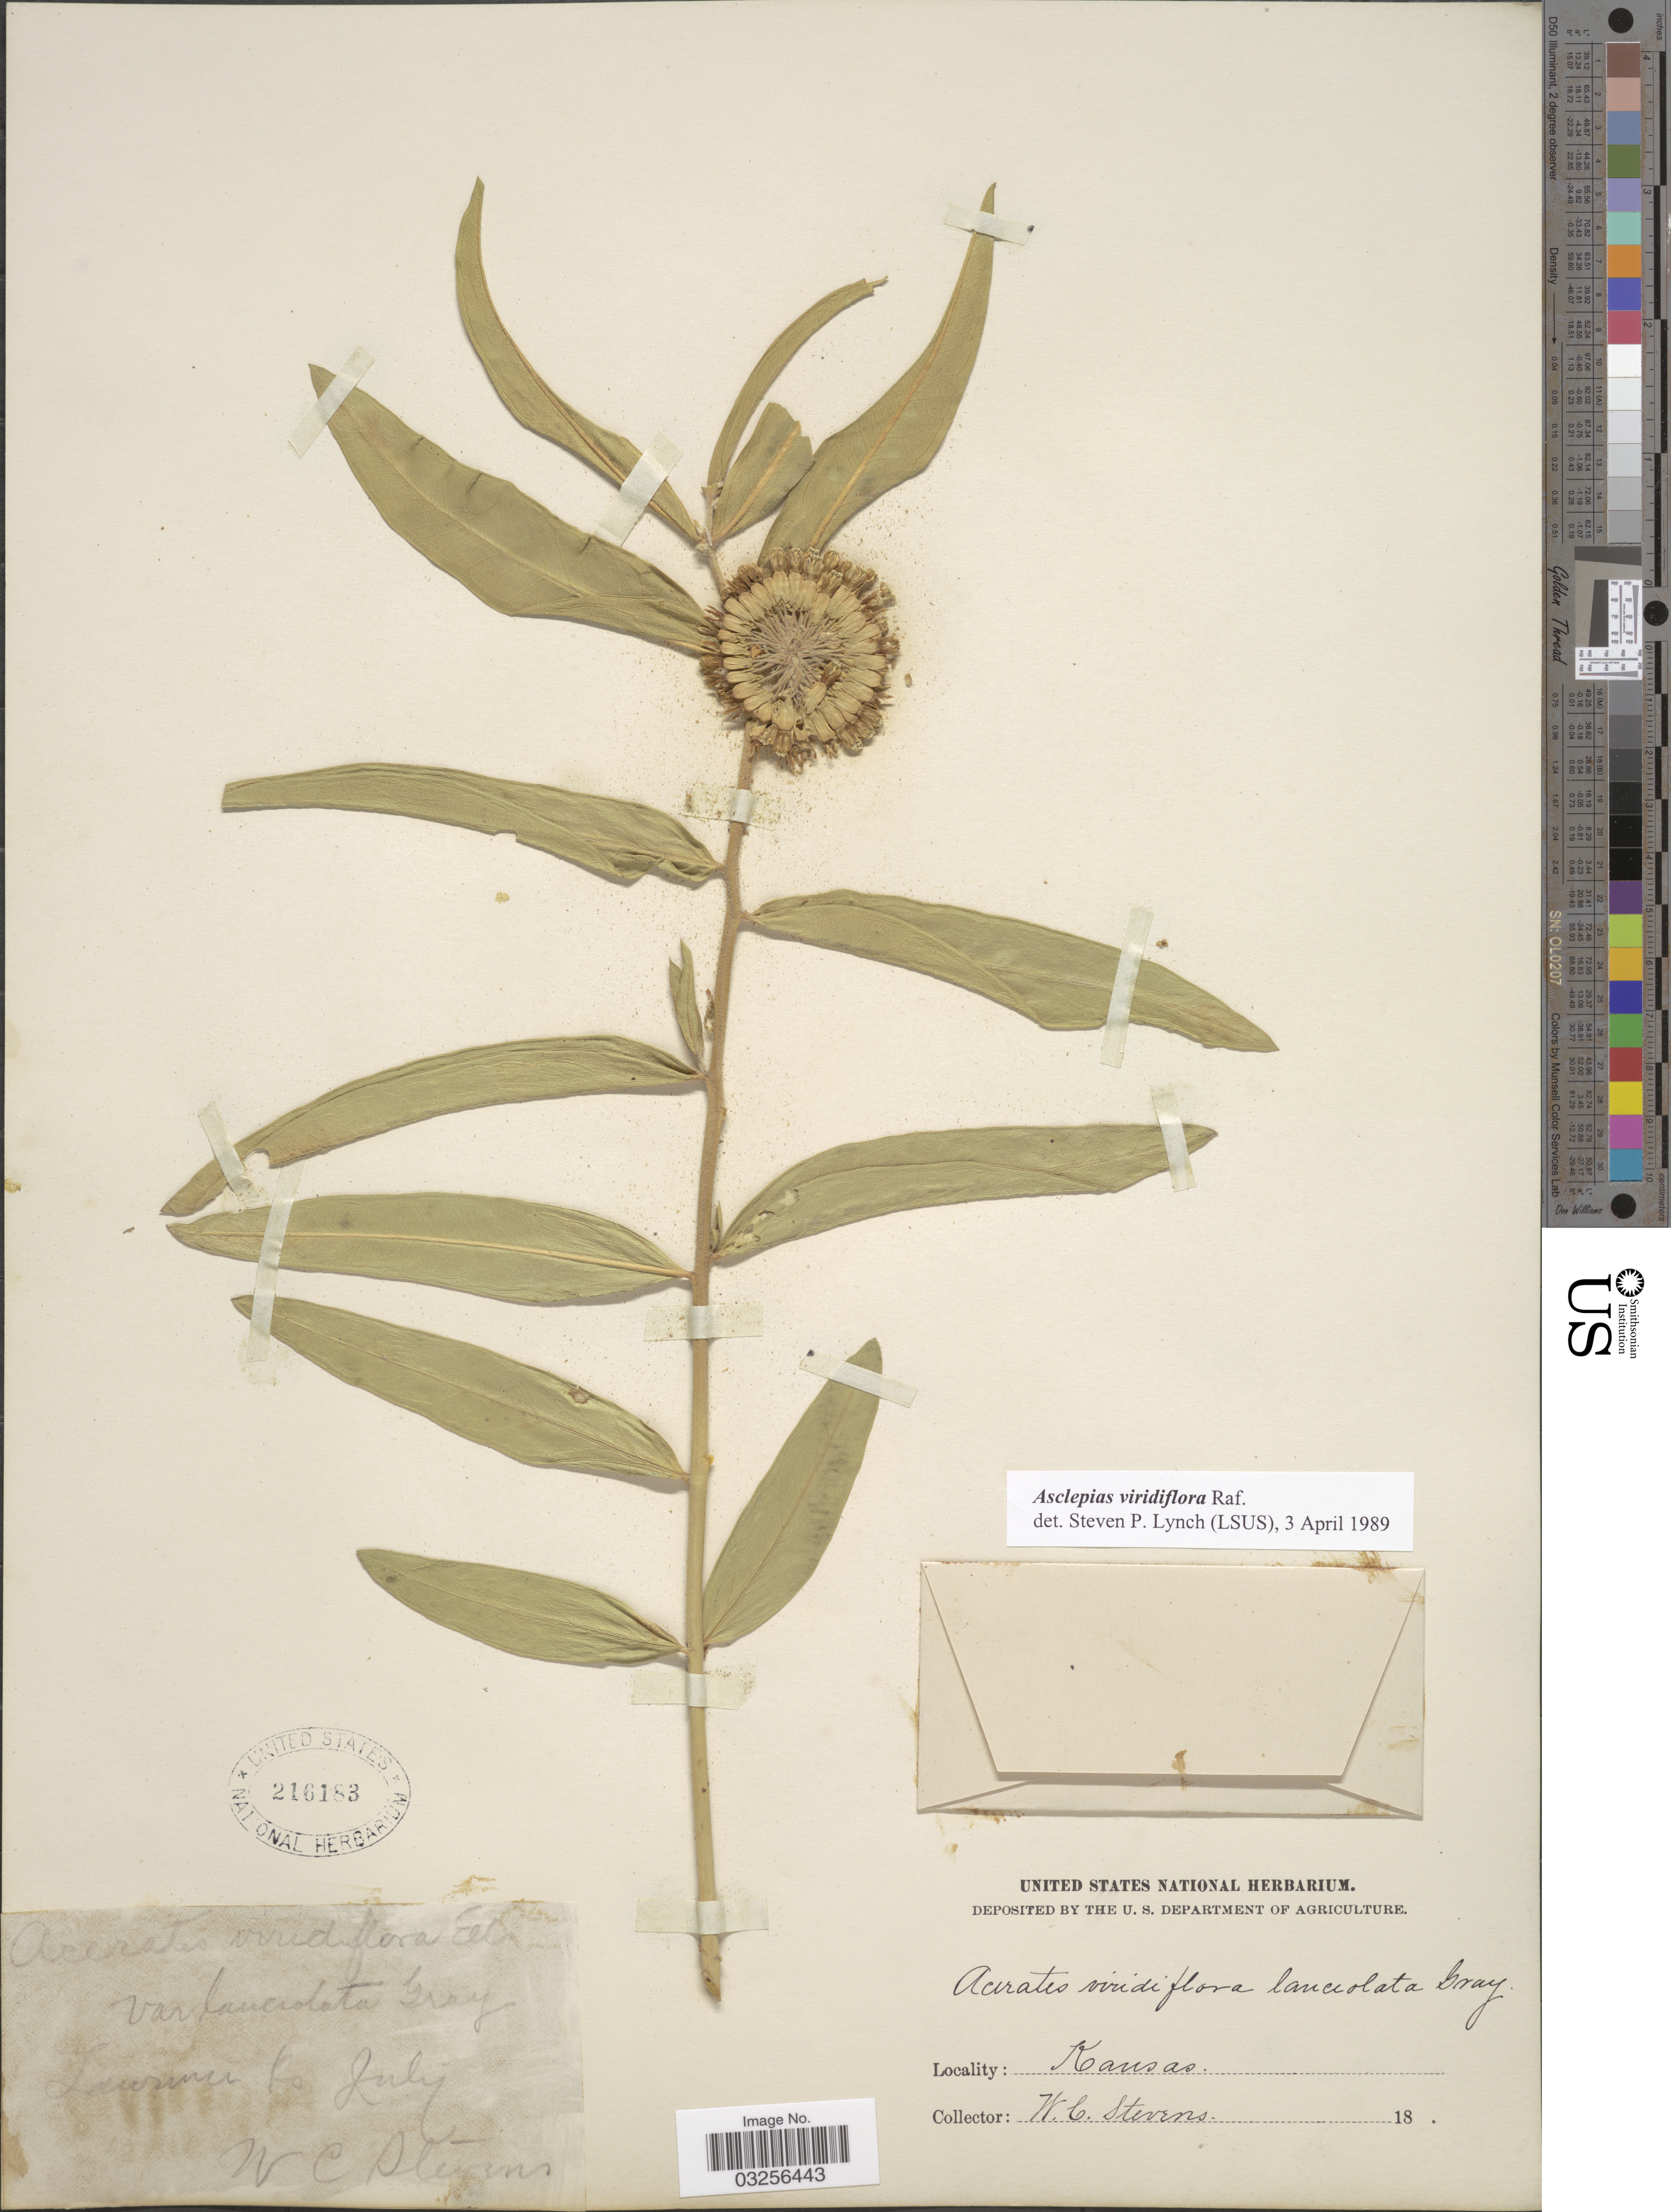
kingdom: Plantae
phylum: Tracheophyta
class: Magnoliopsida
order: Gentianales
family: Apocynaceae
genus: Asclepias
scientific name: Asclepias viridiflora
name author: Raf.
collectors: W. C. Stevens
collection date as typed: july 18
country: United States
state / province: Kansas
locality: Lawrence.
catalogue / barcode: US 216183